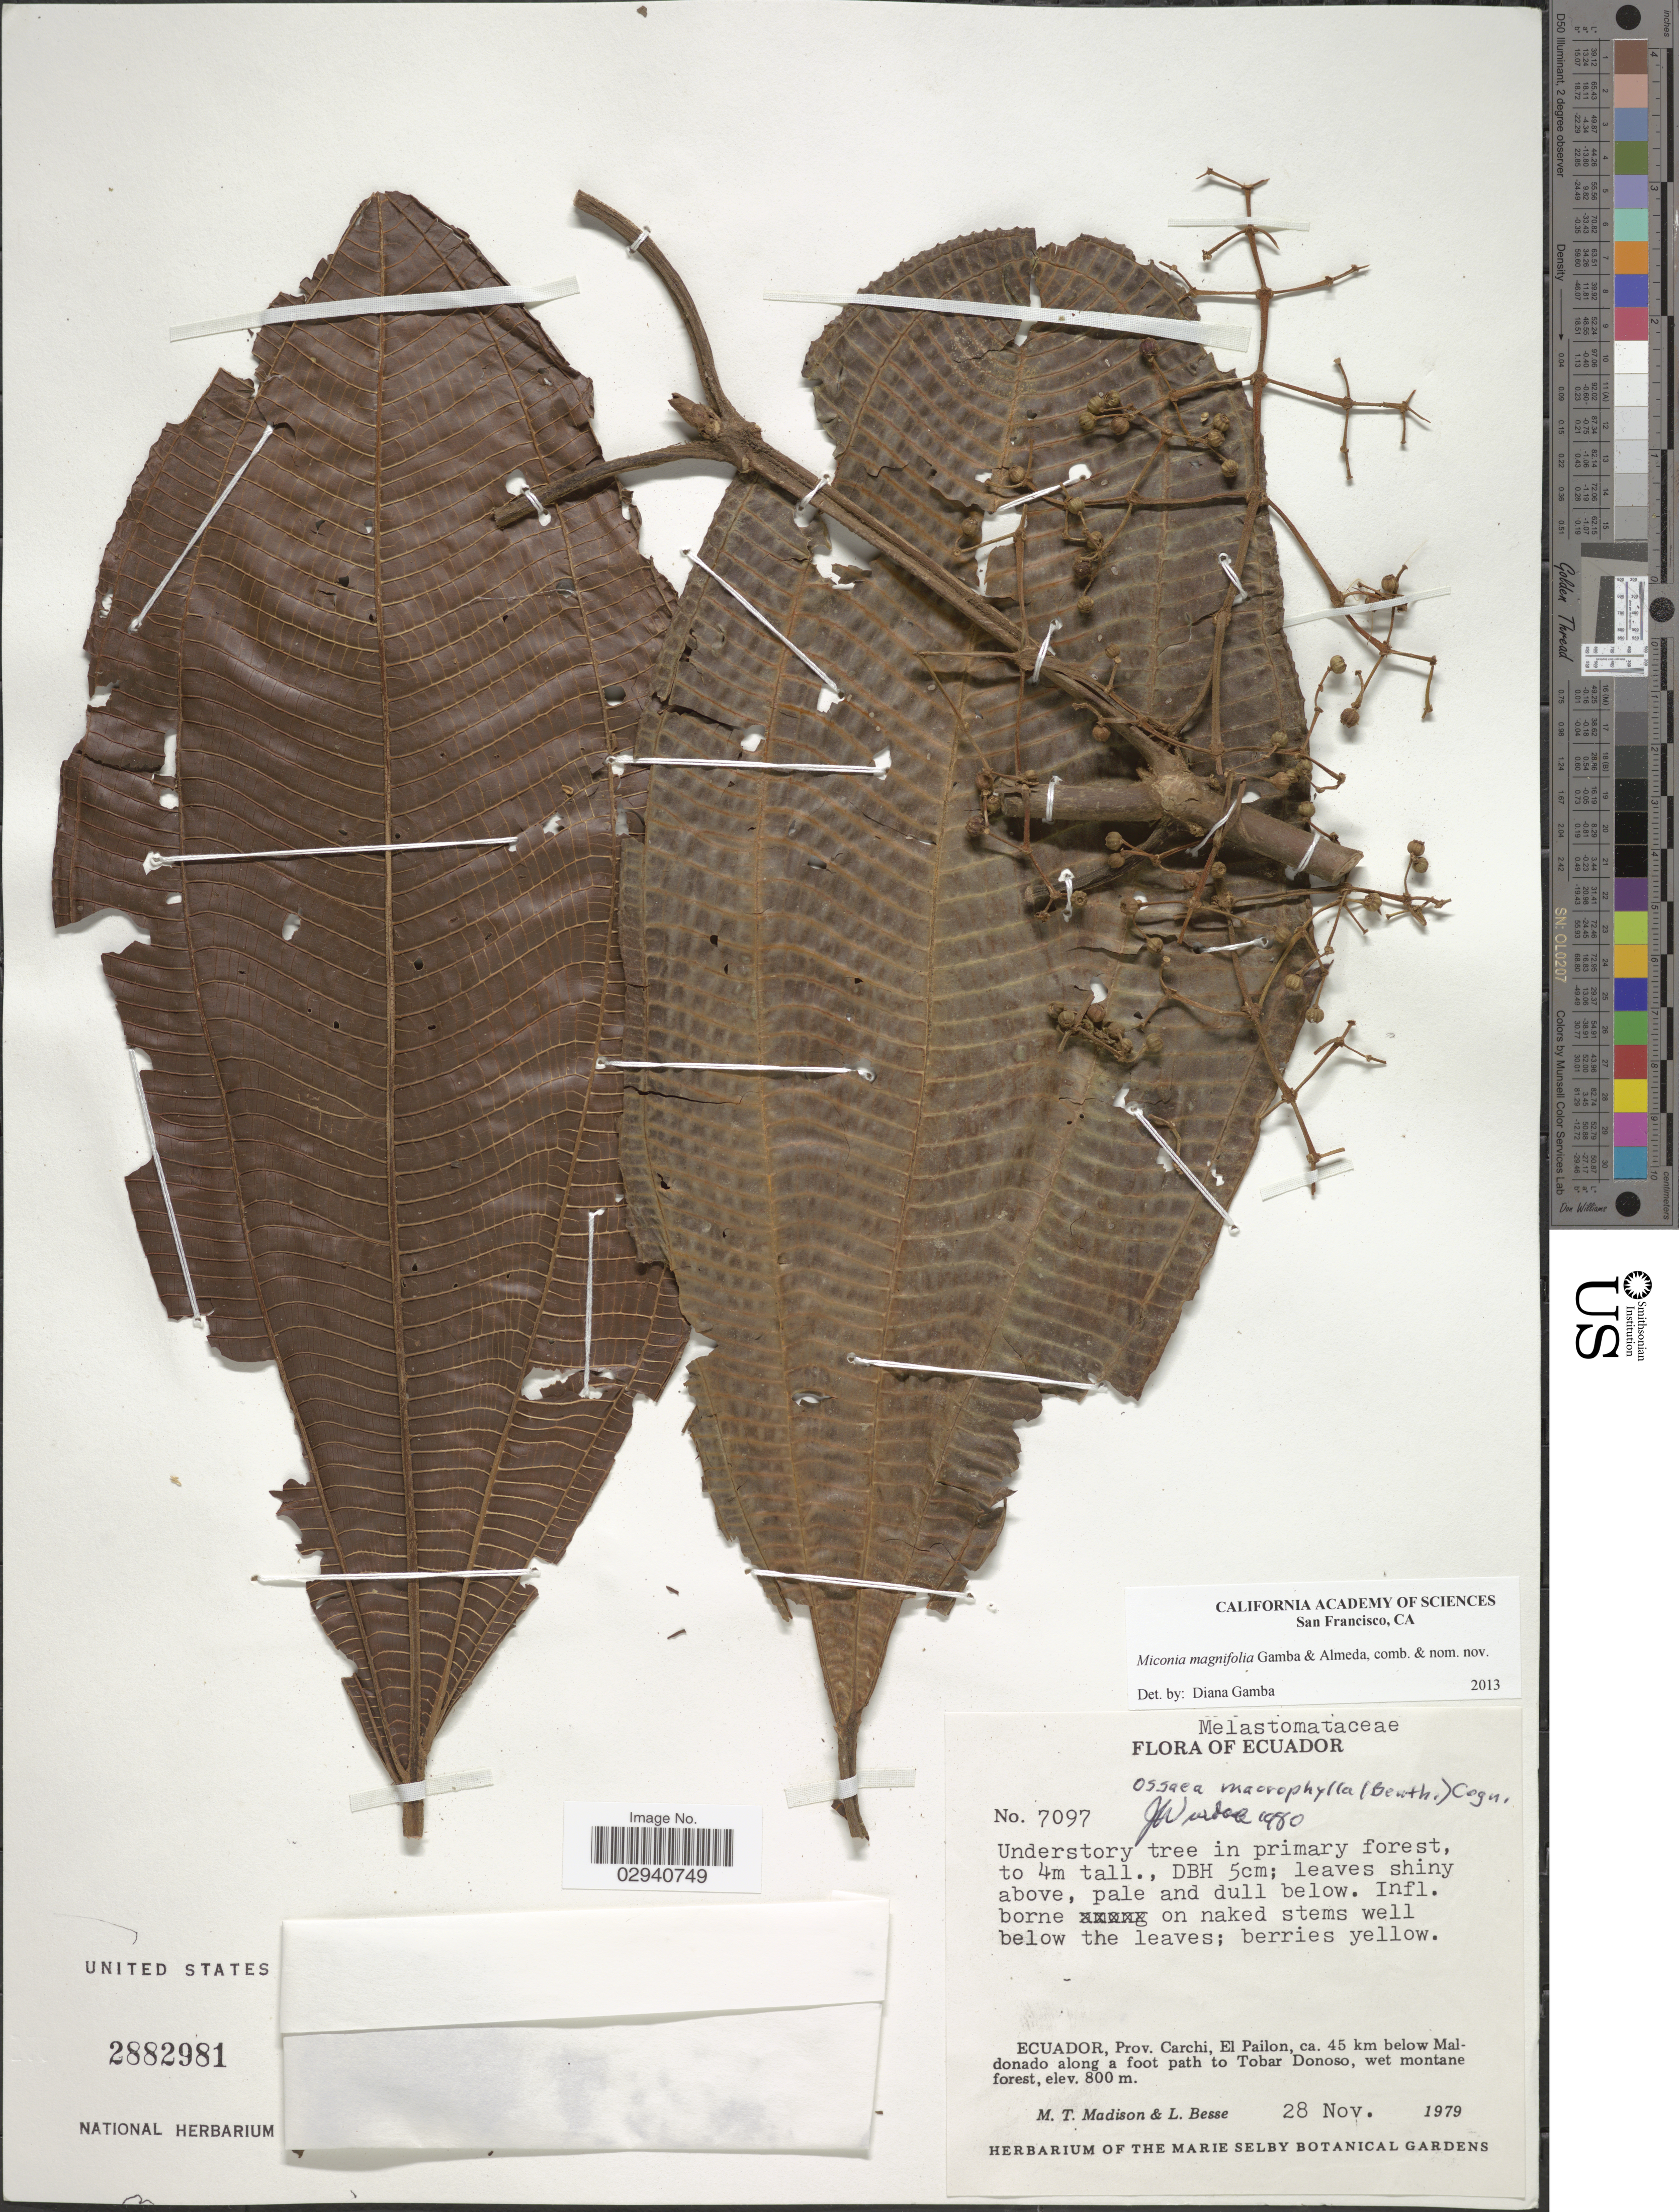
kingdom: Plantae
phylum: Tracheophyta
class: Magnoliopsida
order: Myrtales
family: Melastomataceae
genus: Miconia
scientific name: Miconia magnifolia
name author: Gamba & Almeda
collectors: M. T. Madison & L. Besse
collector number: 7097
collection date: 1979-11-28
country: Ecuador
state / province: Carchi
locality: El Pailon, ca. 45 km below Maldonado along a foot path to Tobar Donoso.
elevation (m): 800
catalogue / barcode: US 2882981